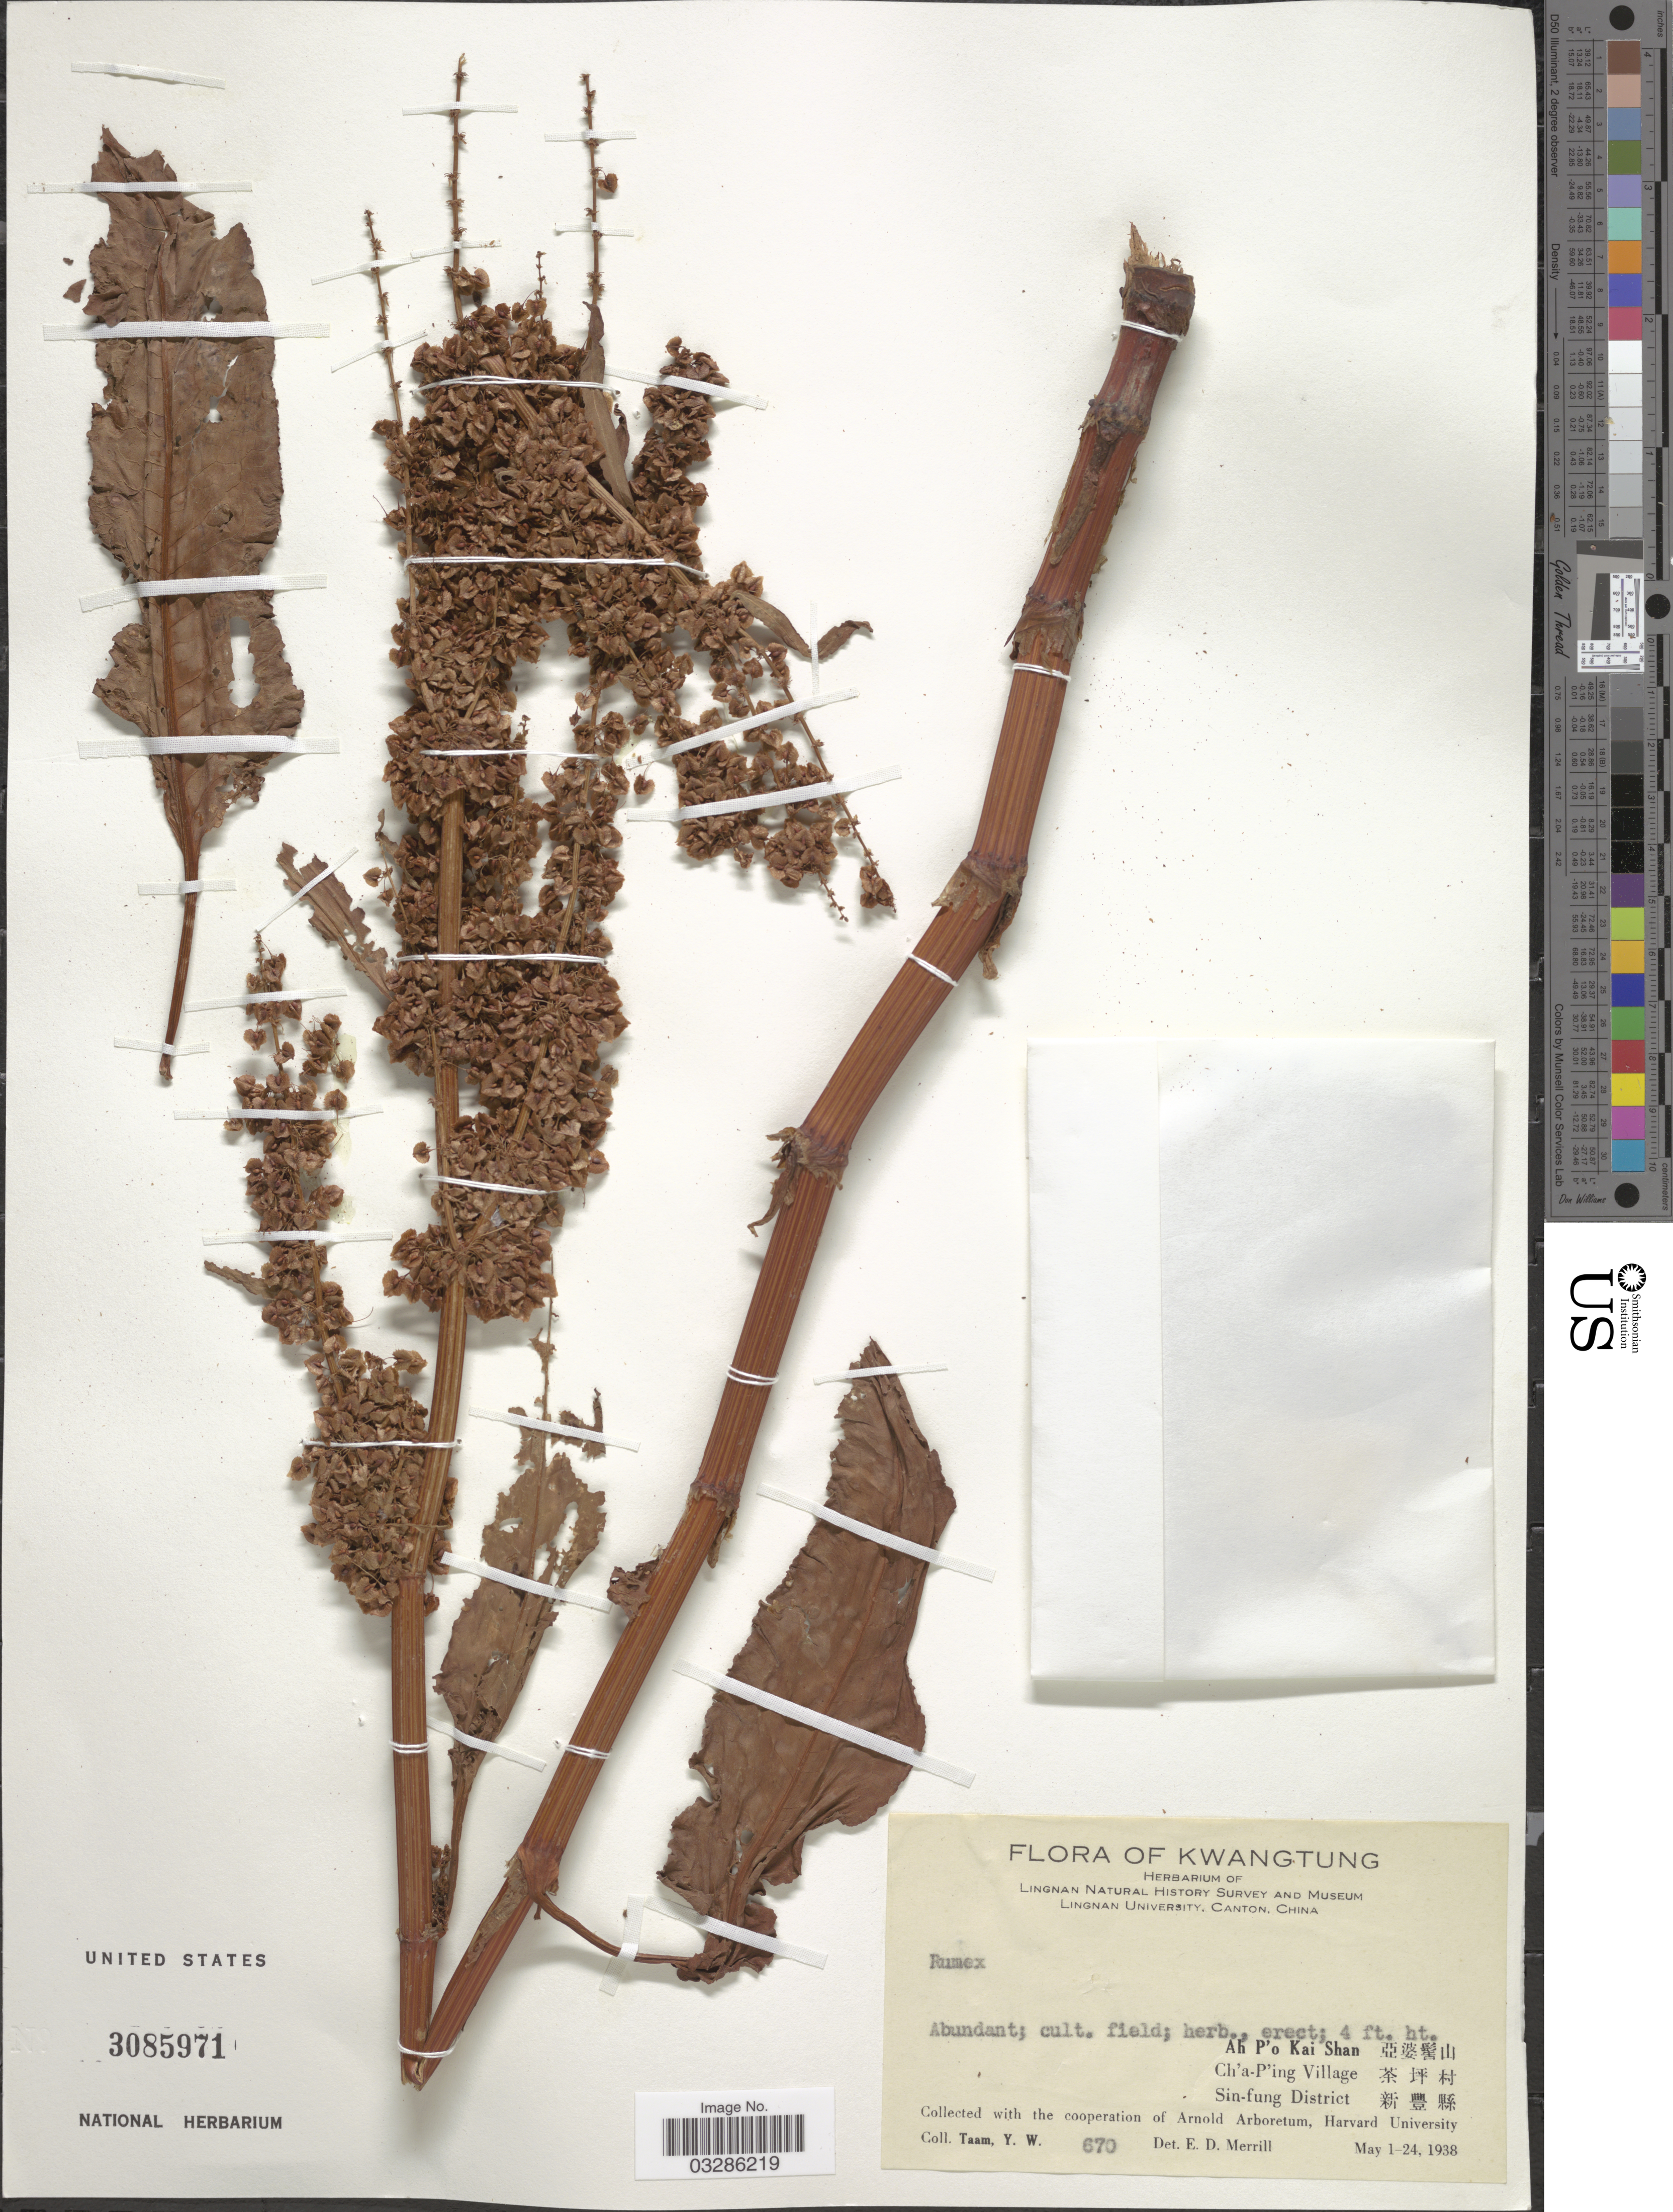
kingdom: Plantae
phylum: Tracheophyta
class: Magnoliopsida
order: Caryophyllales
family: Polygonaceae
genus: Rumex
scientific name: Rumex sp.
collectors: Y. W. Taam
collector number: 670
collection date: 1938-05-01/1938-05-24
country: China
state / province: Guangdong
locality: Kwangtung. Ah P'o Kai Shan X. Ch'a-P'ing Village X. Sin-fung District X.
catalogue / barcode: US 3085971